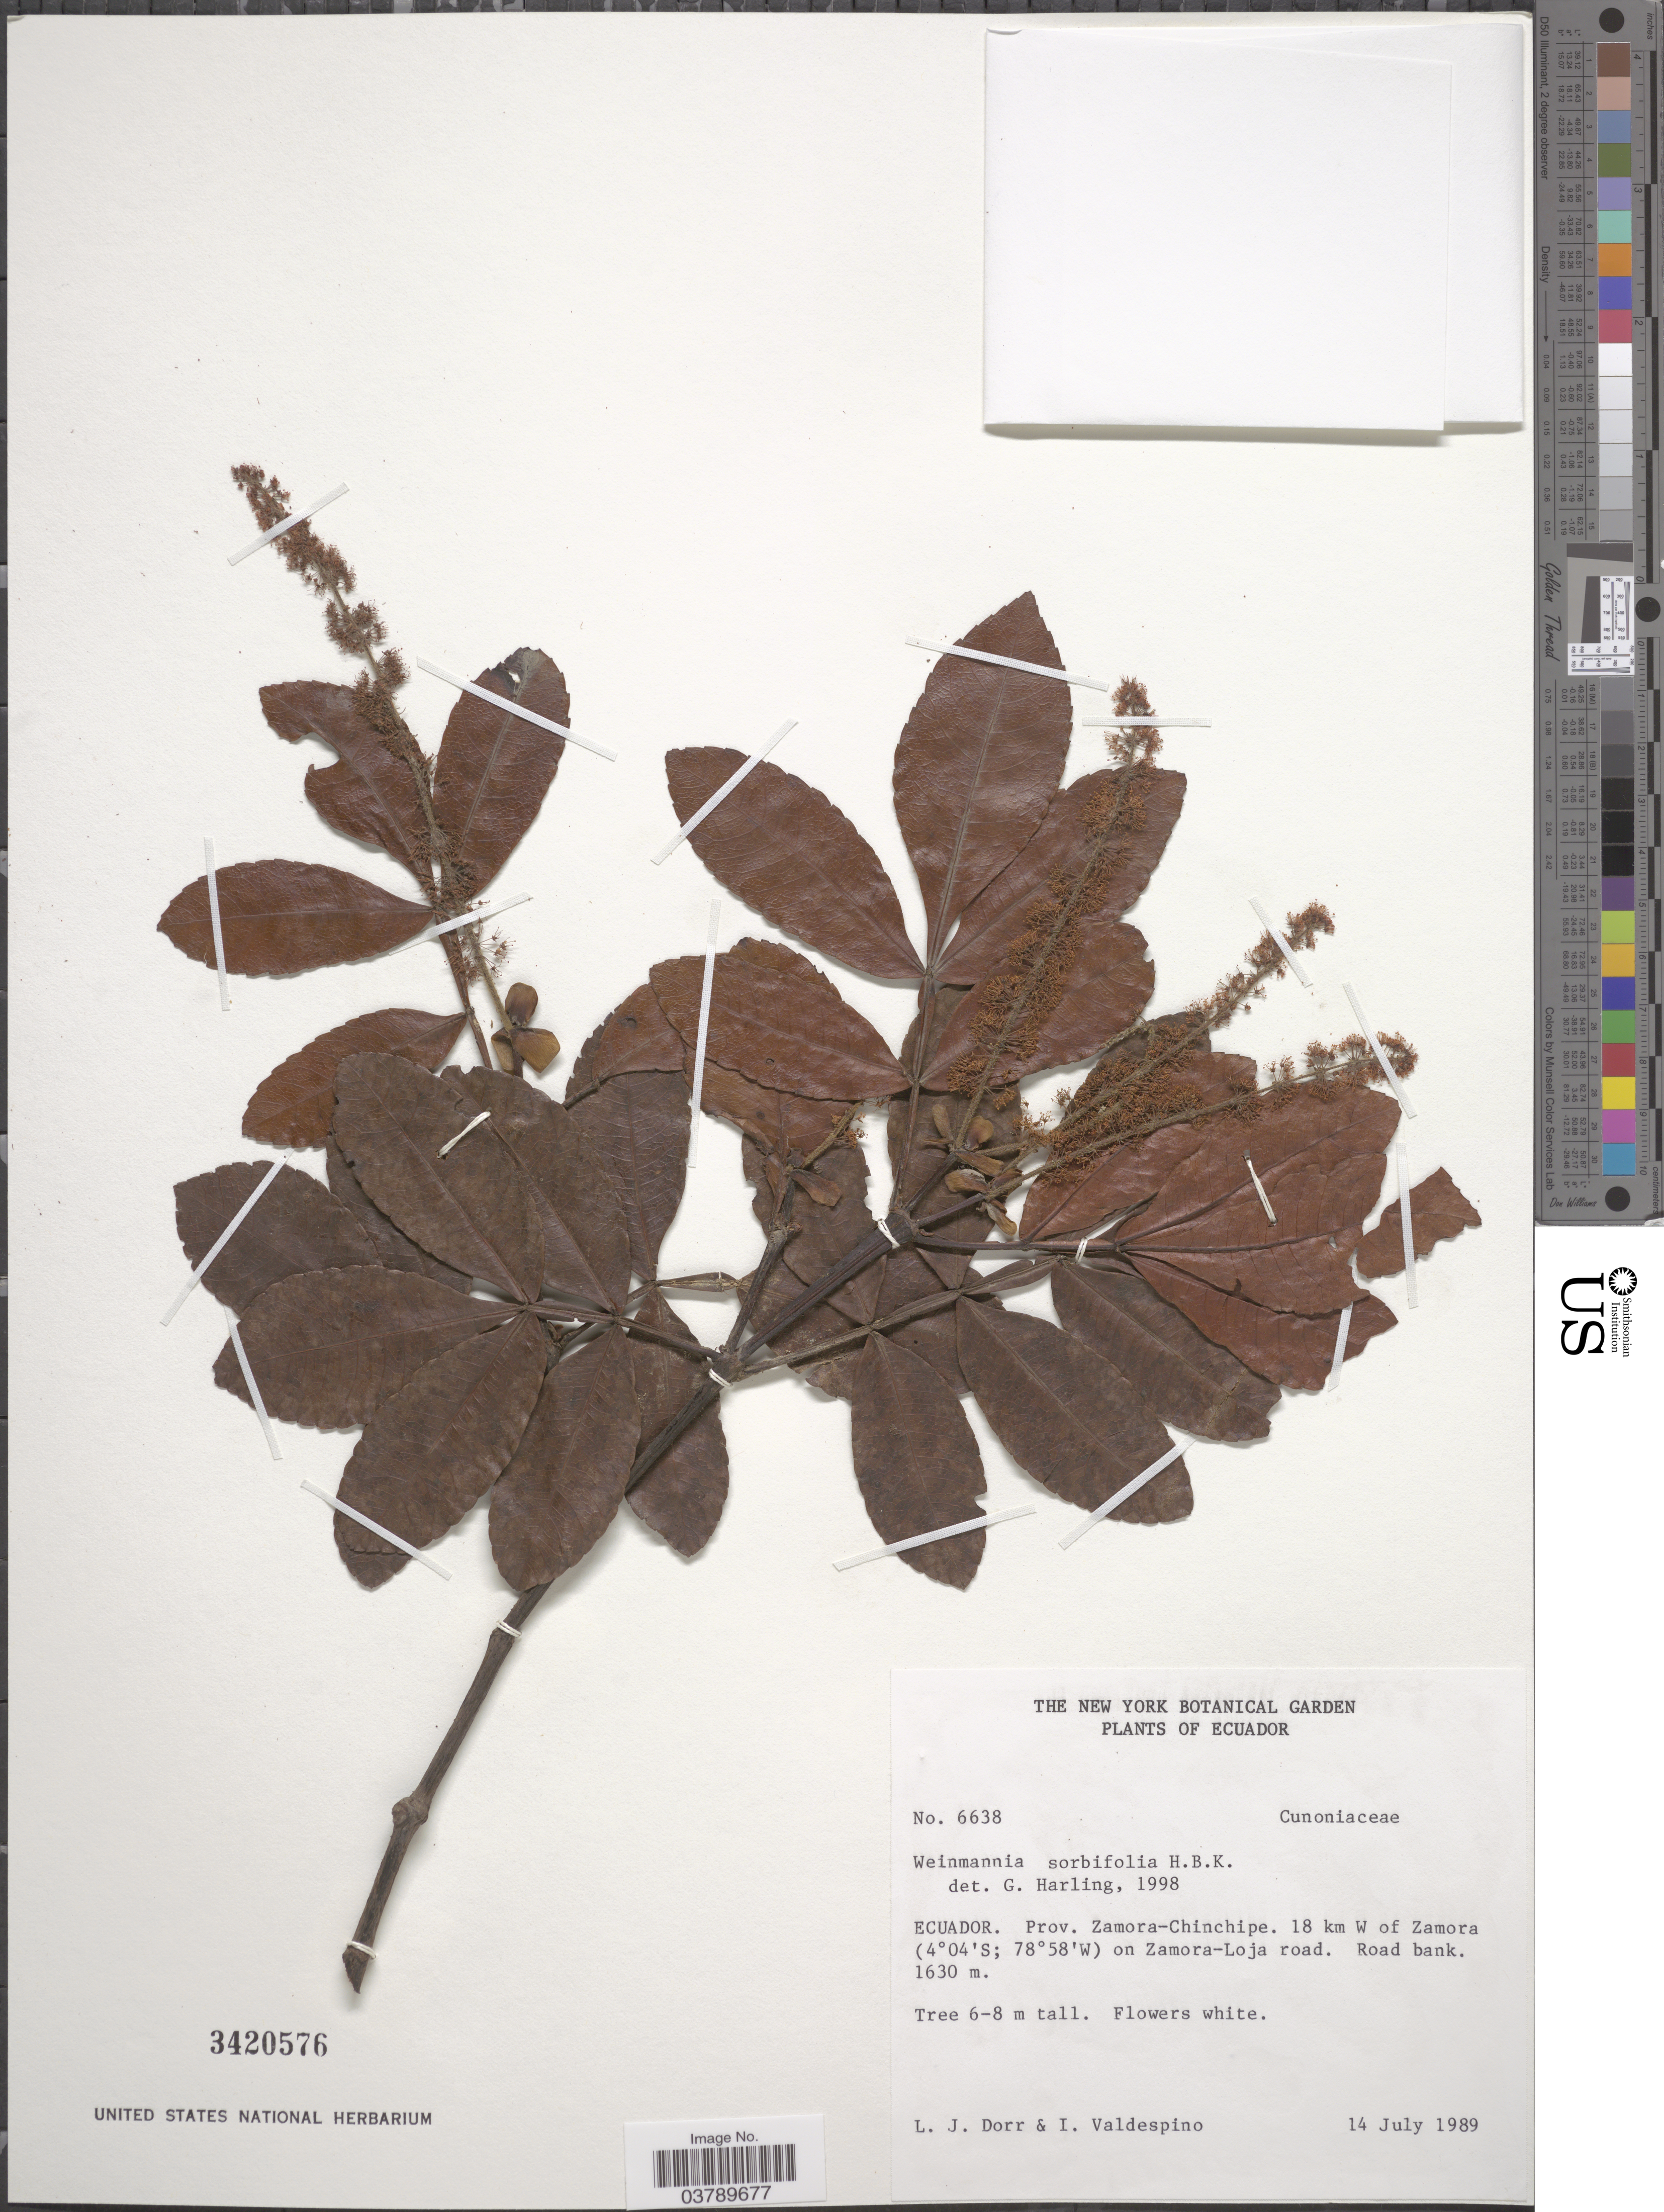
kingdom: Plantae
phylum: Tracheophyta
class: Magnoliopsida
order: Oxalidales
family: Cunoniaceae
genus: Weinmannia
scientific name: Weinmannia sorbifolia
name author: Kunth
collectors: L. J. Dorr & I. Valdespino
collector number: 6638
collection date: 1989-07-14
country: Ecuador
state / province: Zamora-Chinchipe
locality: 18 km W of Zamora on Zamora-Loja road.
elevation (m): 1630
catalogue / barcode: US 3420576